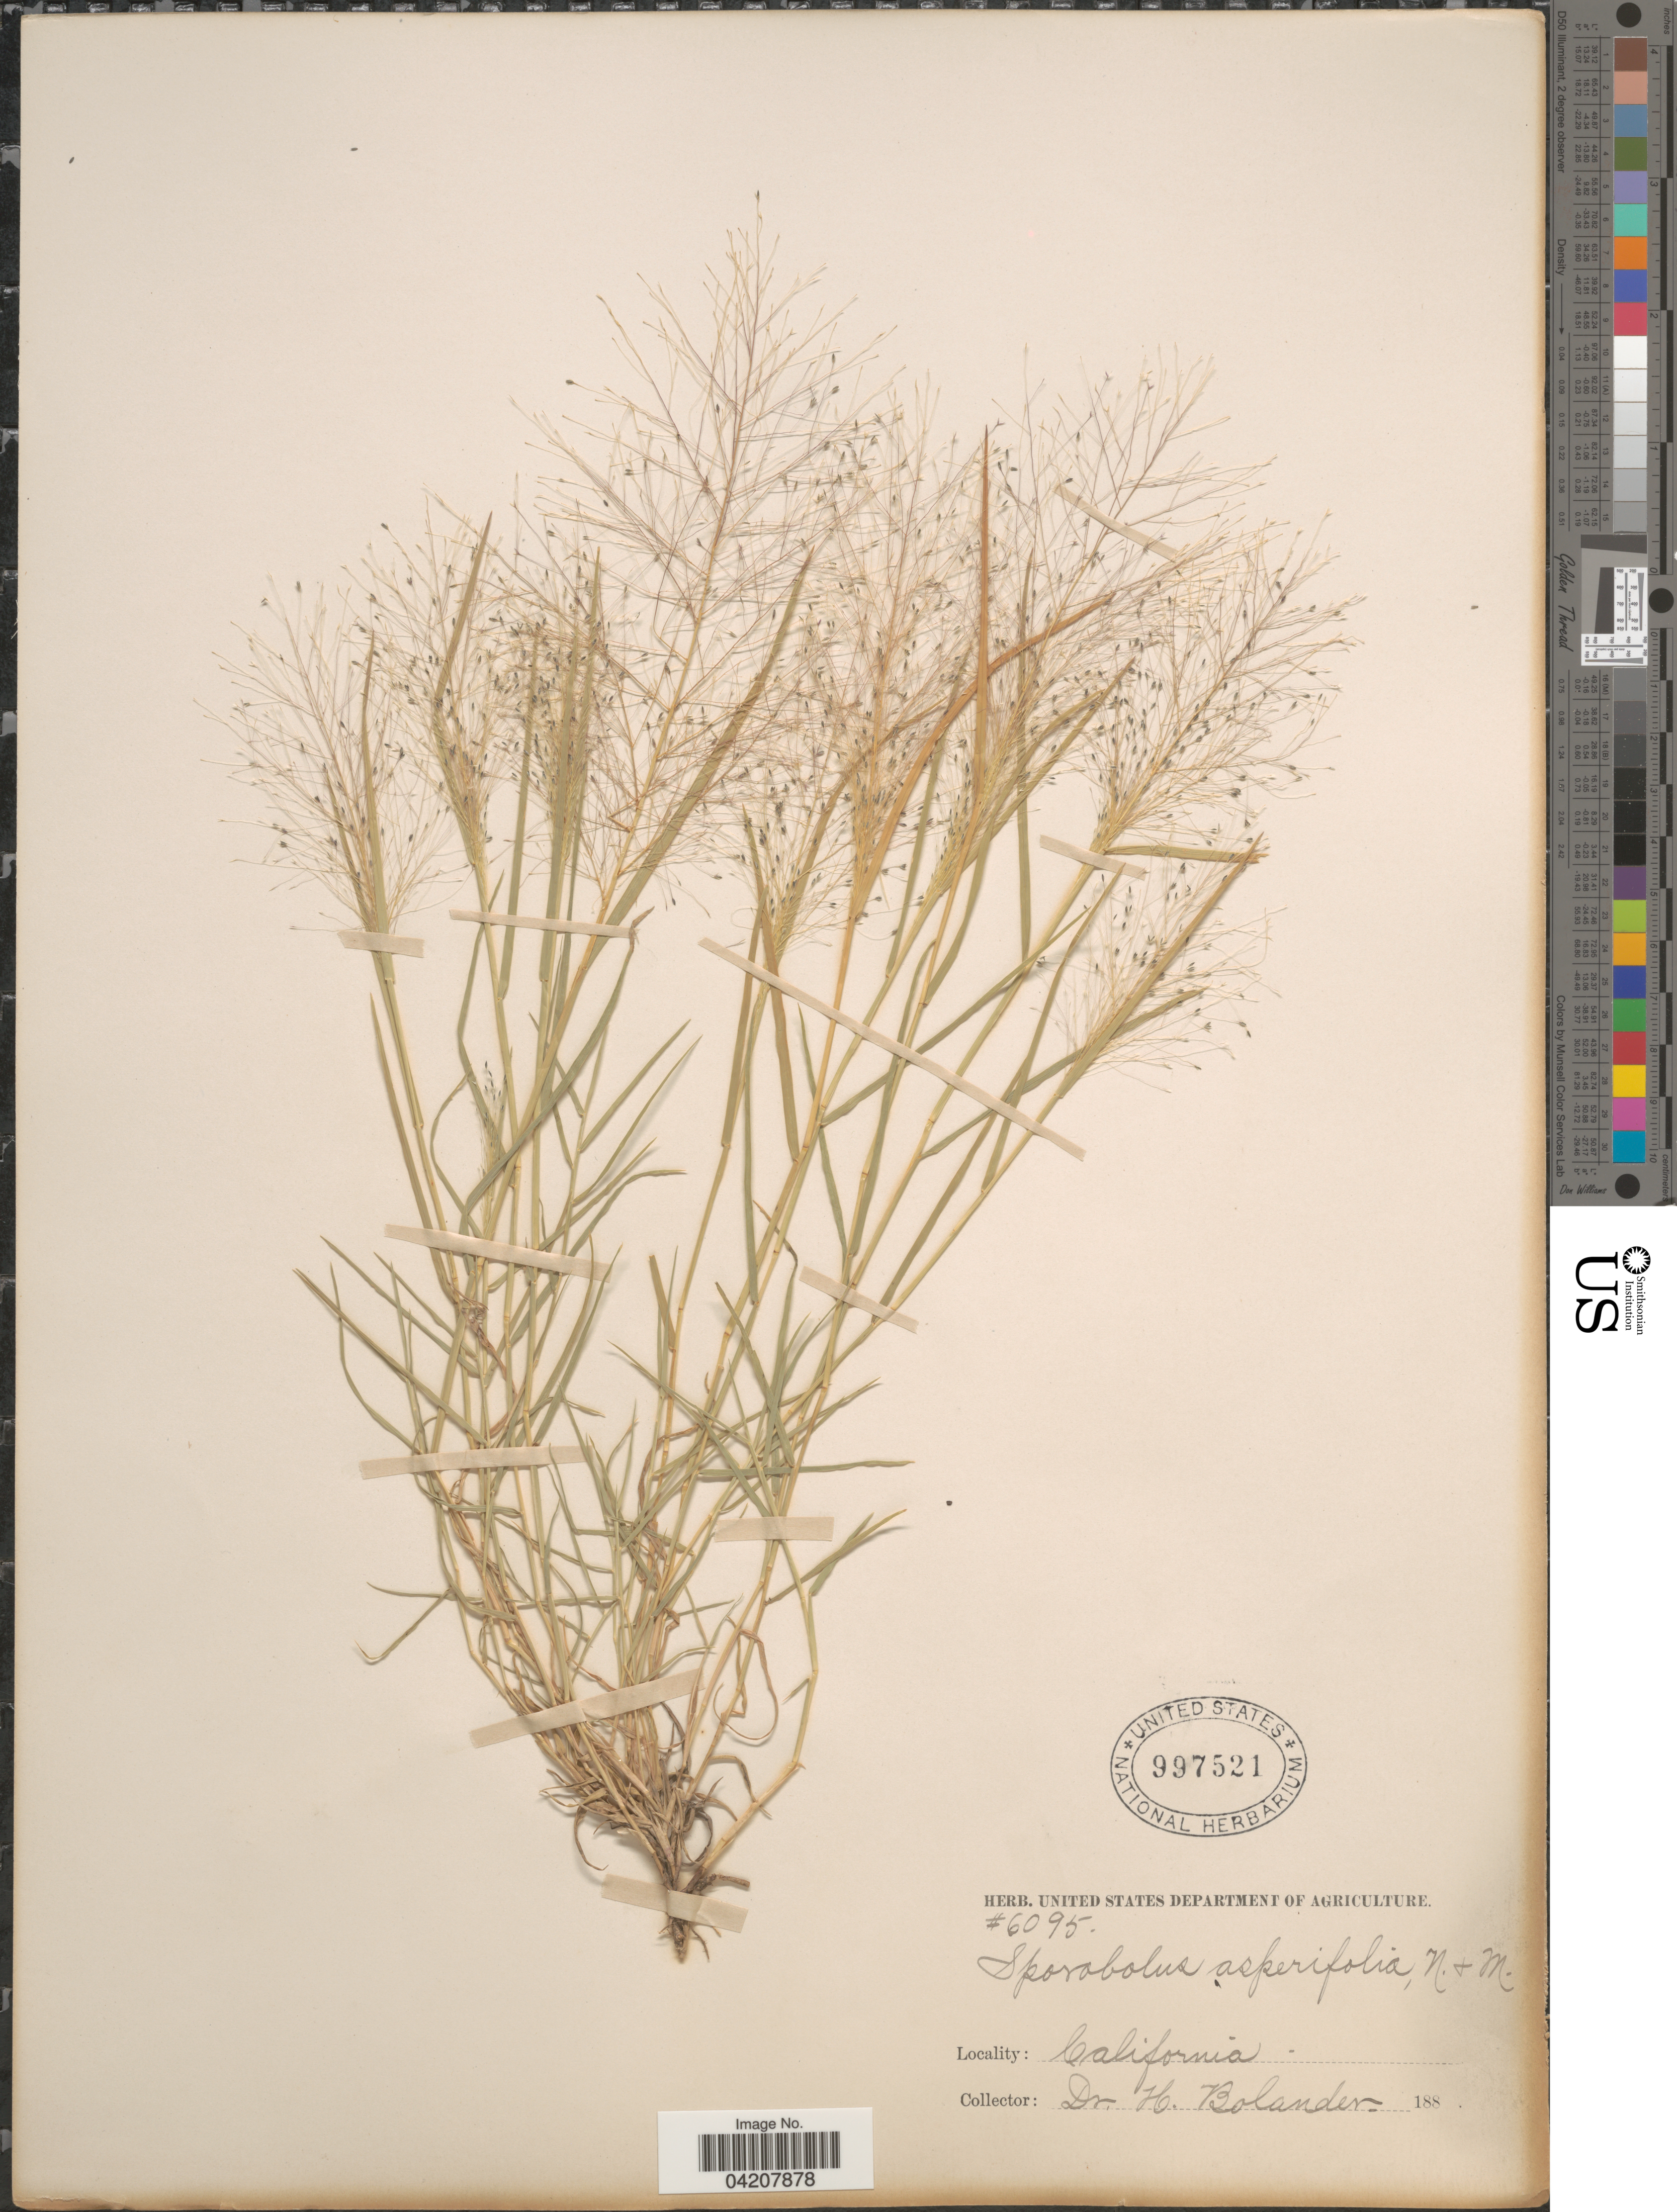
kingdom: Plantae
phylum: Tracheophyta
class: Liliopsida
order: Poales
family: Poaceae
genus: Muhlenbergia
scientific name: Muhlenbergia asperifolia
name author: (Nees & Meyen ex Trin.) Parodi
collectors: H. Bolander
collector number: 6095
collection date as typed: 188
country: United States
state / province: California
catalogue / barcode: US 997521